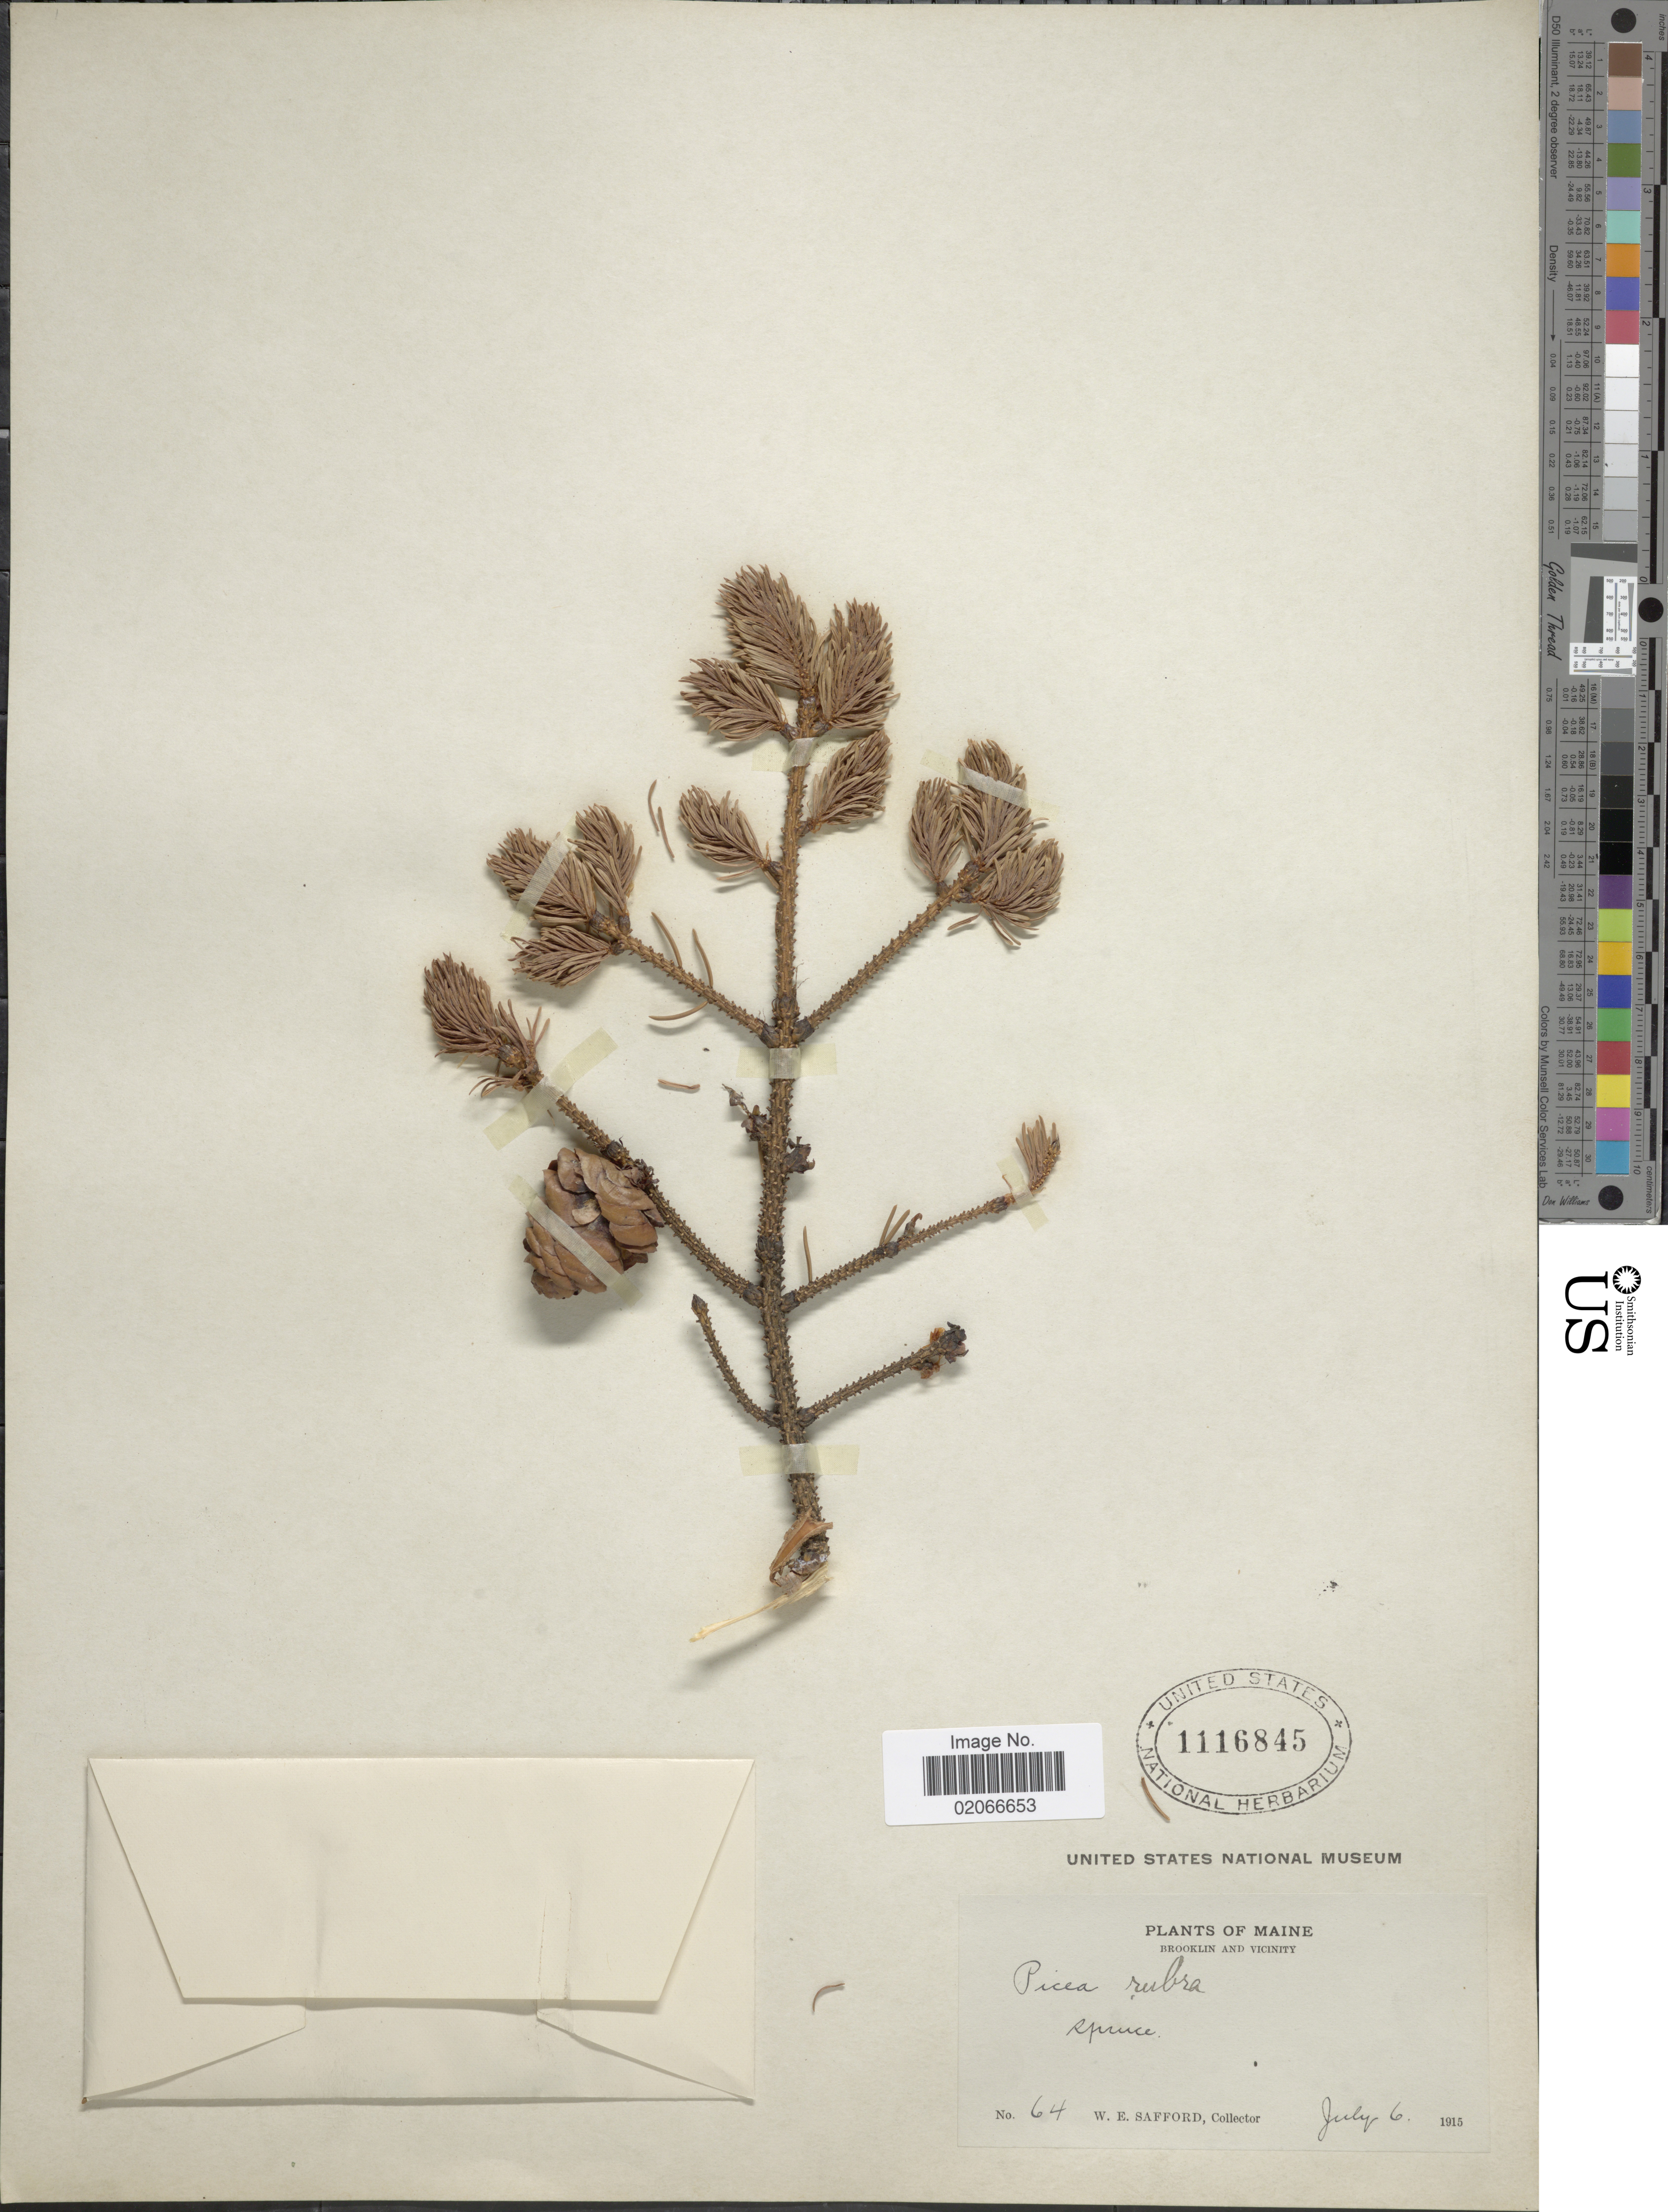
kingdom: Plantae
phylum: Tracheophyta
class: Pinopsida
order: Pinales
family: Pinaceae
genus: Picea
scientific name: Picea mariana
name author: (Mill.) Britton, Stearns & Poggenb.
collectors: W. E. Safford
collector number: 64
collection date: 1915-07-06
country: United States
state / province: Maine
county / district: Hancock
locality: Brooklin and Vicinity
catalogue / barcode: US 1116845